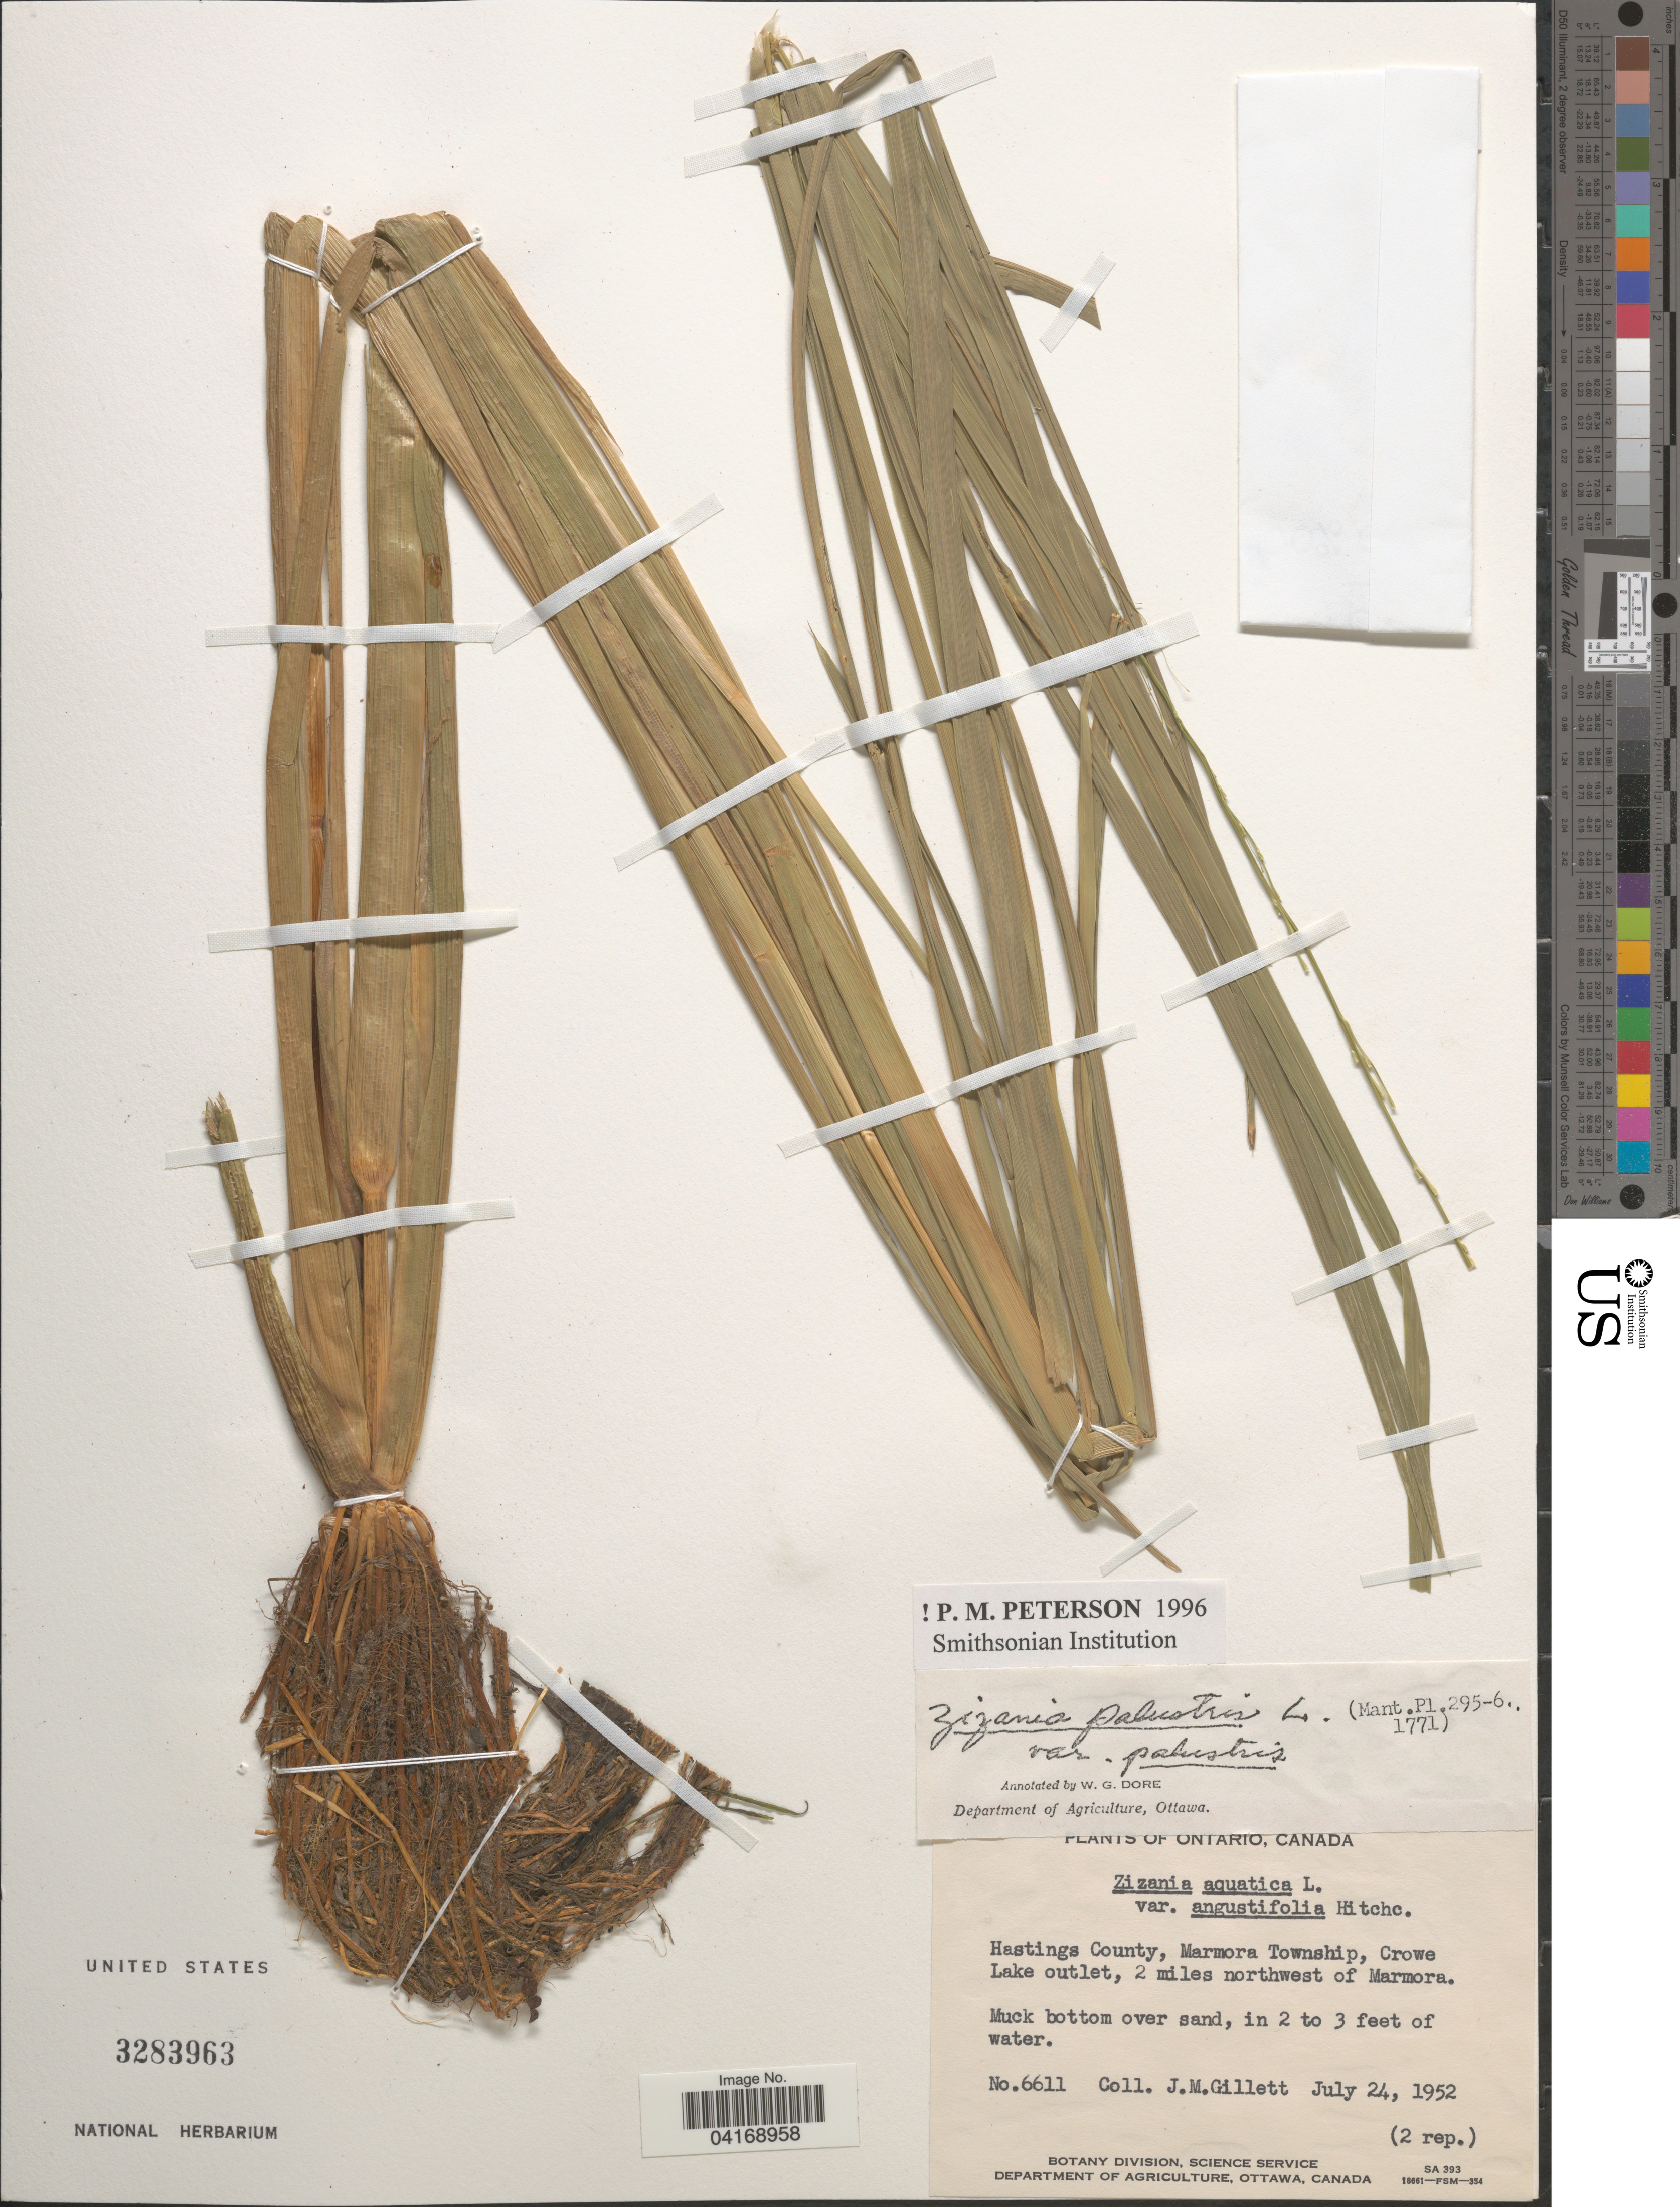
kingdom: Plantae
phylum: Tracheophyta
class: Liliopsida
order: Poales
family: Poaceae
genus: Zizania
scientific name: Zizania palustris var. palustris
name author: L.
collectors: J. M. Gillet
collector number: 6611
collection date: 1952-07-24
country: Canada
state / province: Ontario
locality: Hastings County, Marmora Township, Crowe Lake outlet, 2 miles northwest of Marmora.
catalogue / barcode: US 3283963